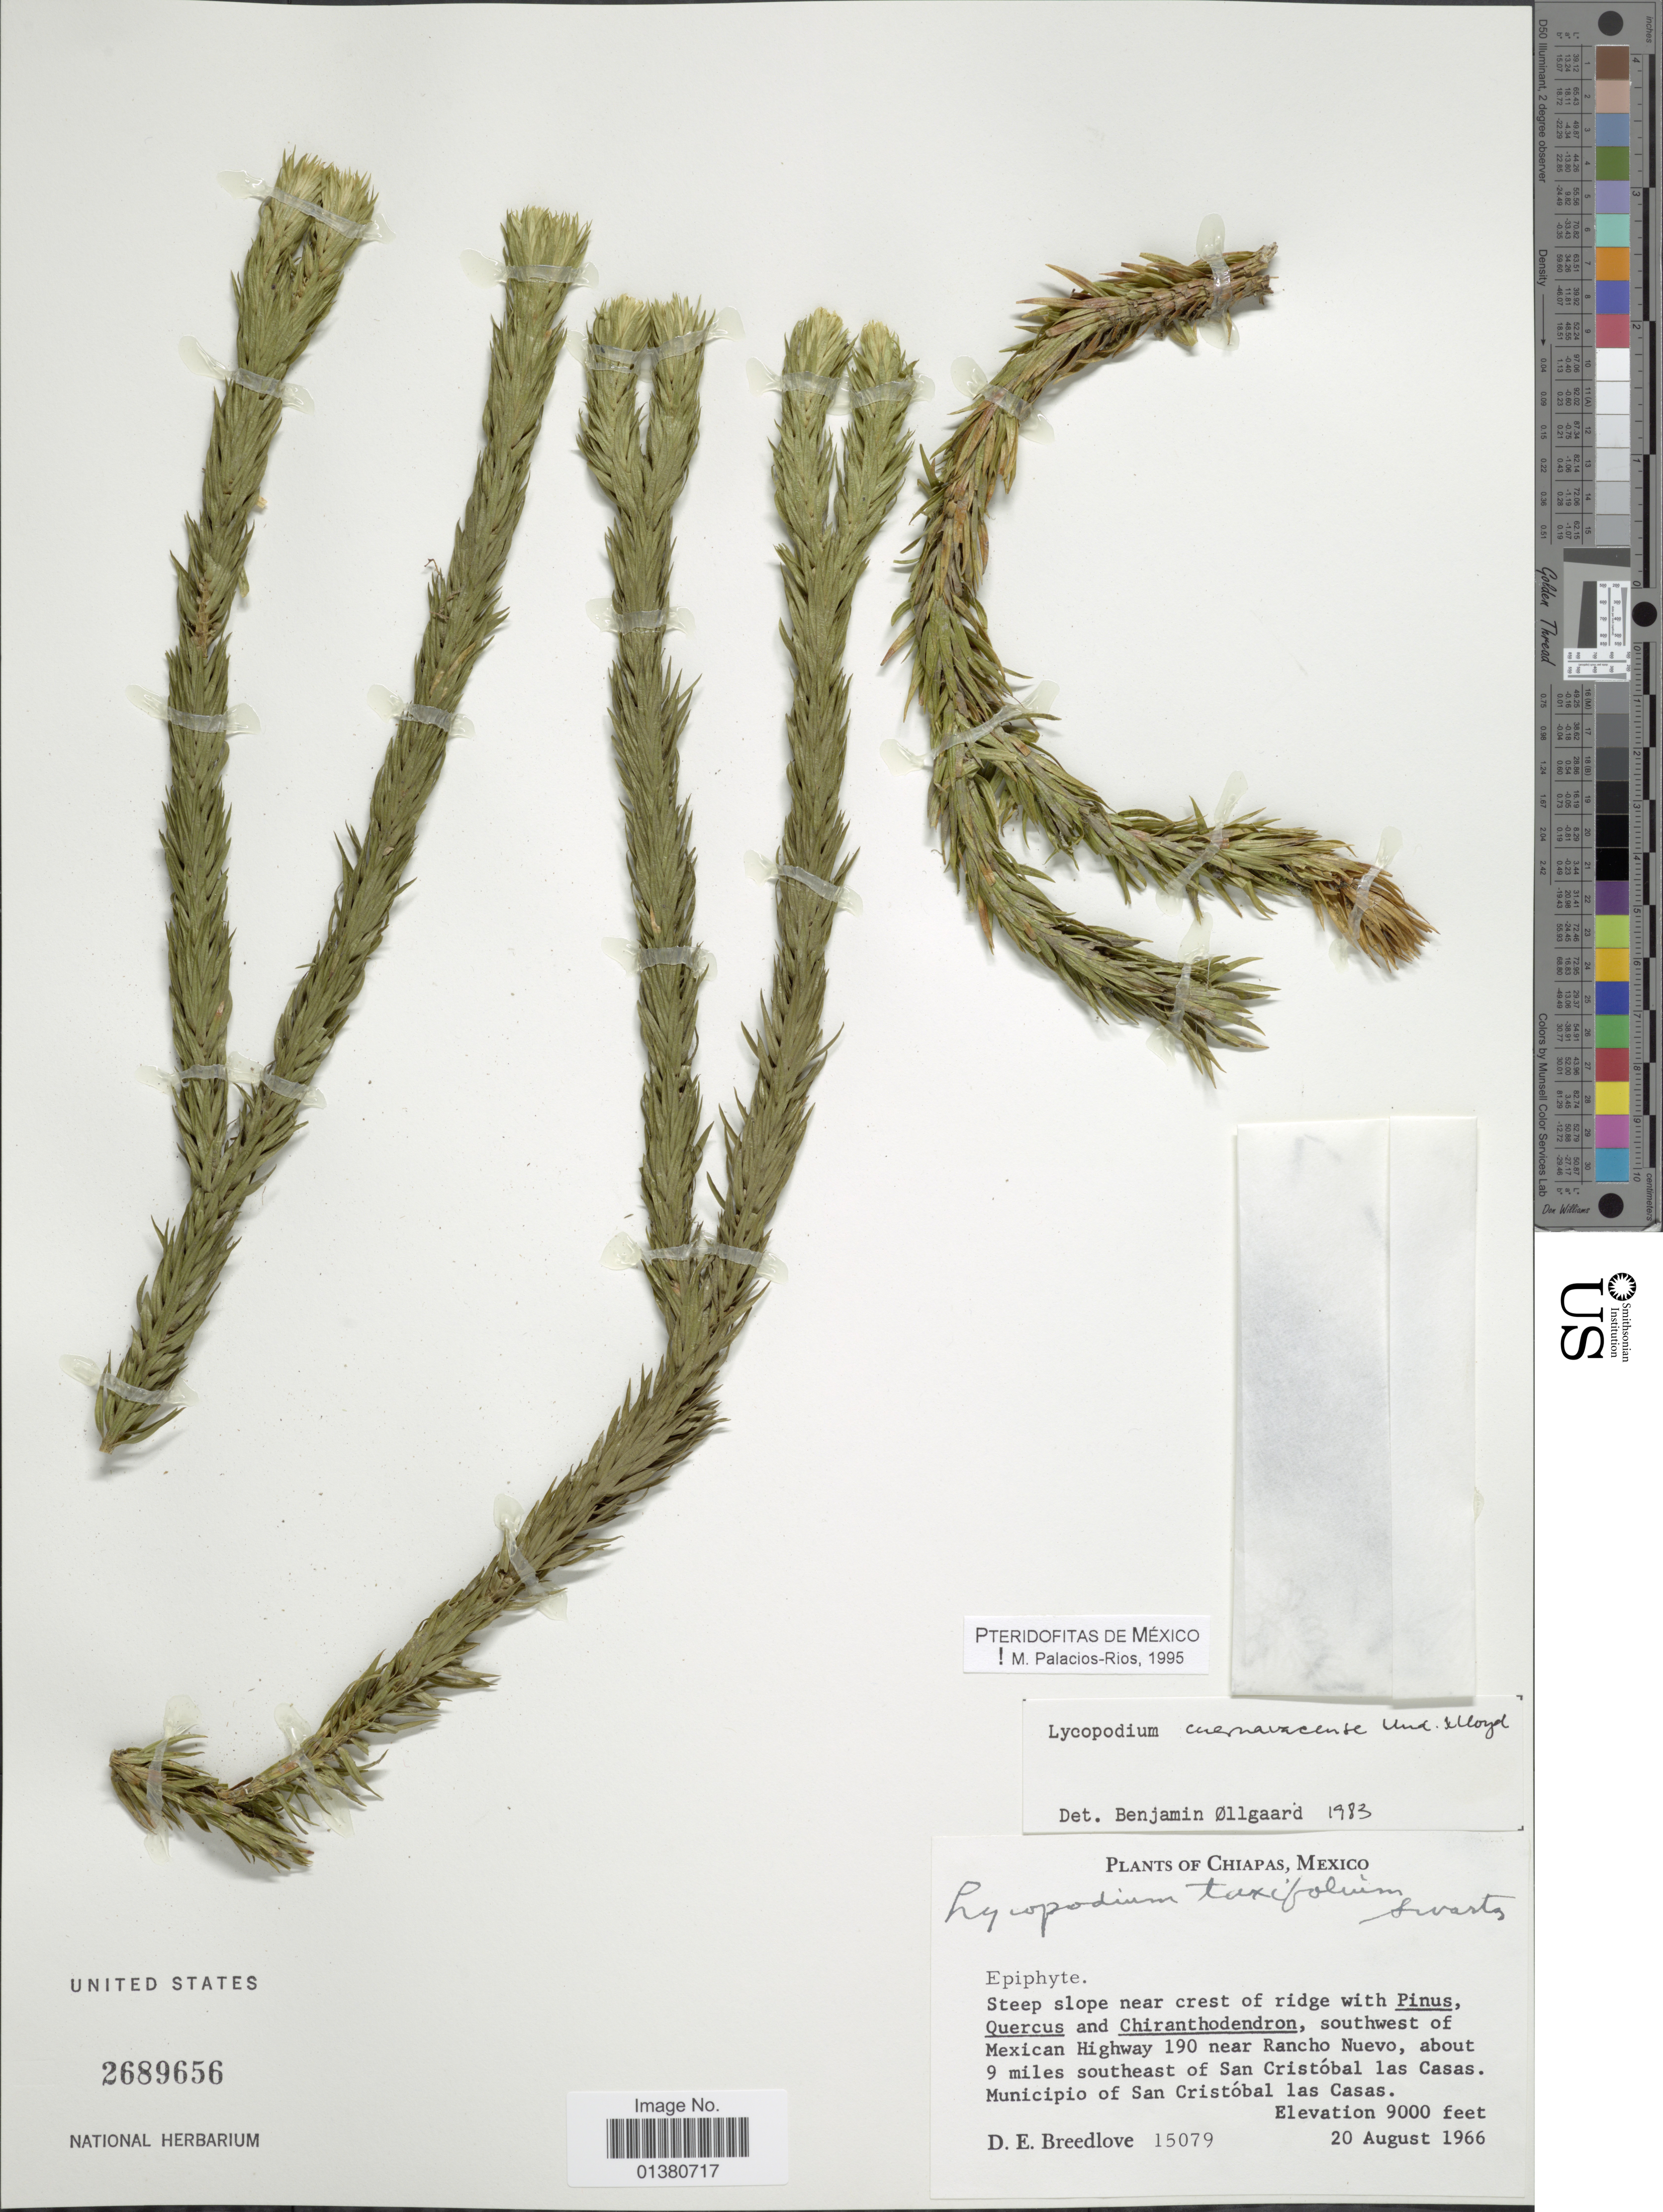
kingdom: Plantae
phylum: Tracheophyta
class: Lycopodiopsida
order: Lycopodiales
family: Lycopodiaceae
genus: Phlegmariurus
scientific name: Phlegmariurus cuernavacensis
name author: (Underw. & F.E. Lloyd) B. Øllg.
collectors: D. E. Breedlove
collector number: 15079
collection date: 1966-08-20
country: Mexico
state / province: Chiapas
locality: Steep slope near crest of ridge, southwest of Mexican Highway 190 near Rancho Nuevo, about 9 miles southeast of San Cristóbal las Casas, Municipio of San Cristóbal las Casas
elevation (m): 2743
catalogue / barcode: US 2689656